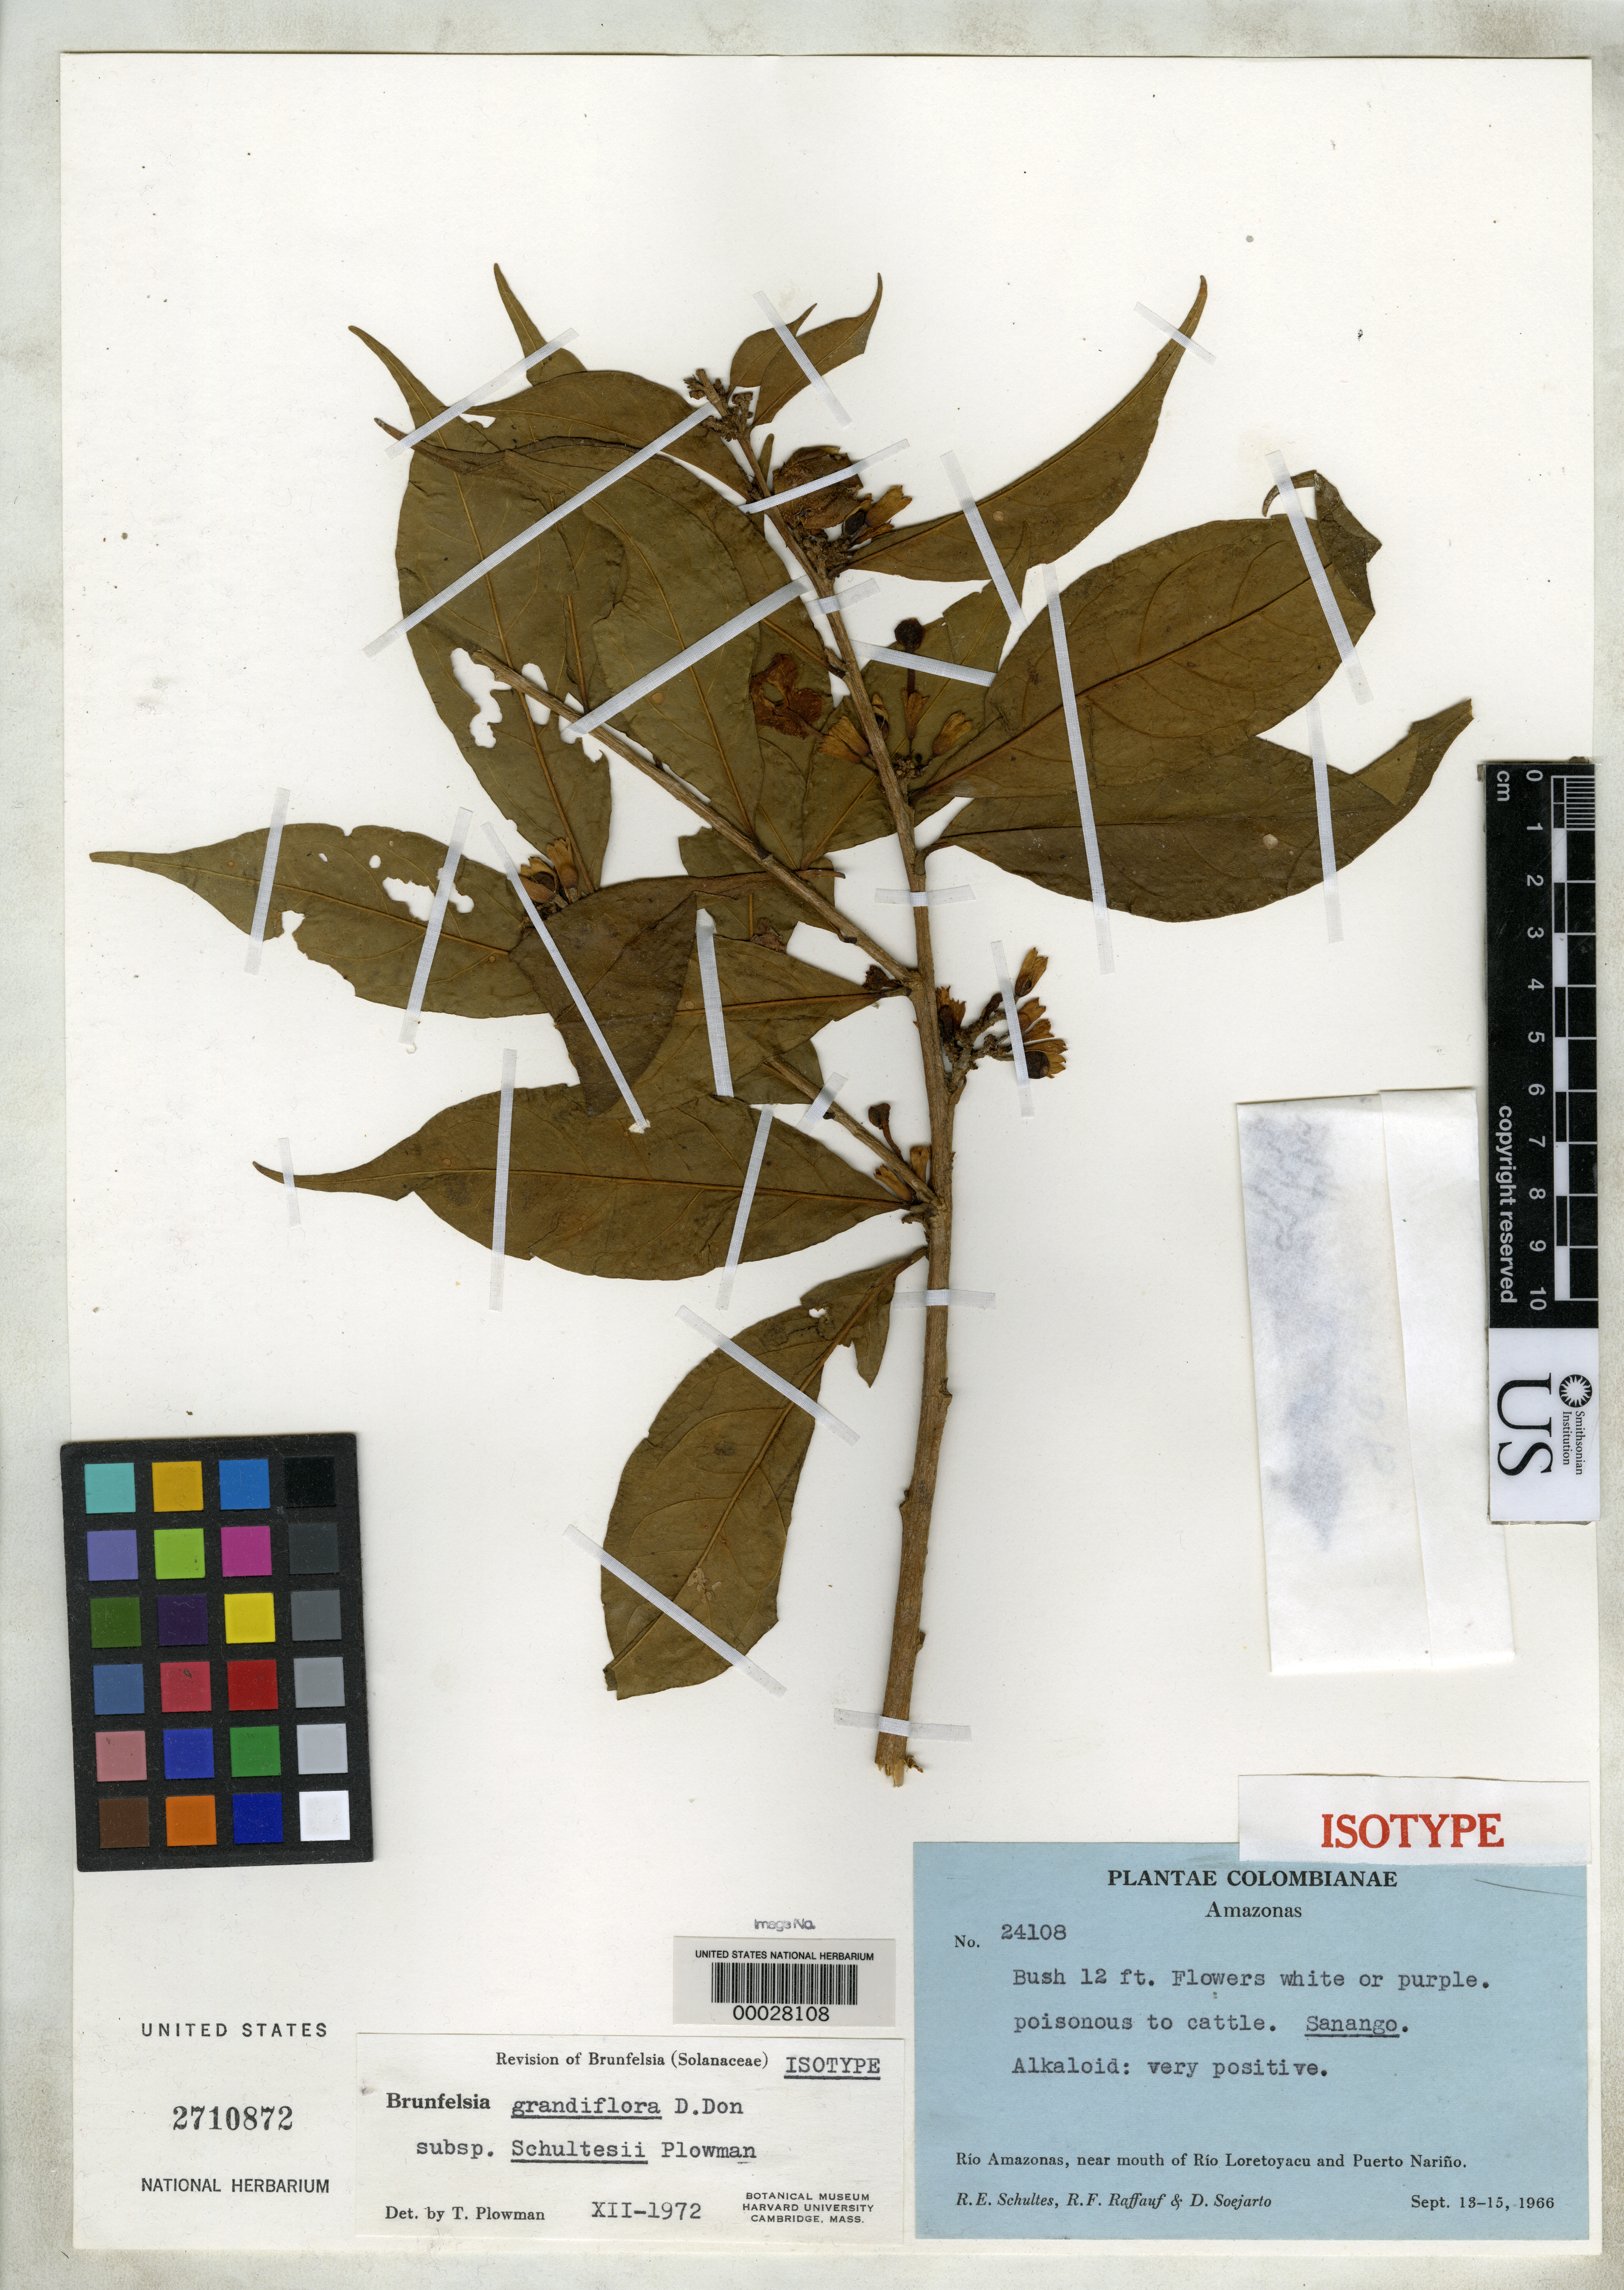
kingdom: Plantae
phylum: Tracheophyta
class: Magnoliopsida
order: Solanales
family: Solanaceae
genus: Brunfelsia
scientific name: Brunfelsia grandiflora subsp. schultesii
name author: Plowman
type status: Isotype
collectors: R. E. Schultes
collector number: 24108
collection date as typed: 13 Sep 1966 to 15 Sep 1966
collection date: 1966-09-13/1966-09-15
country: Colombia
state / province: Amazônas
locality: Rio Amazonas, mouth of Rio Loreto-Yacu and Puerto Narino .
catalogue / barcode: US 2710872